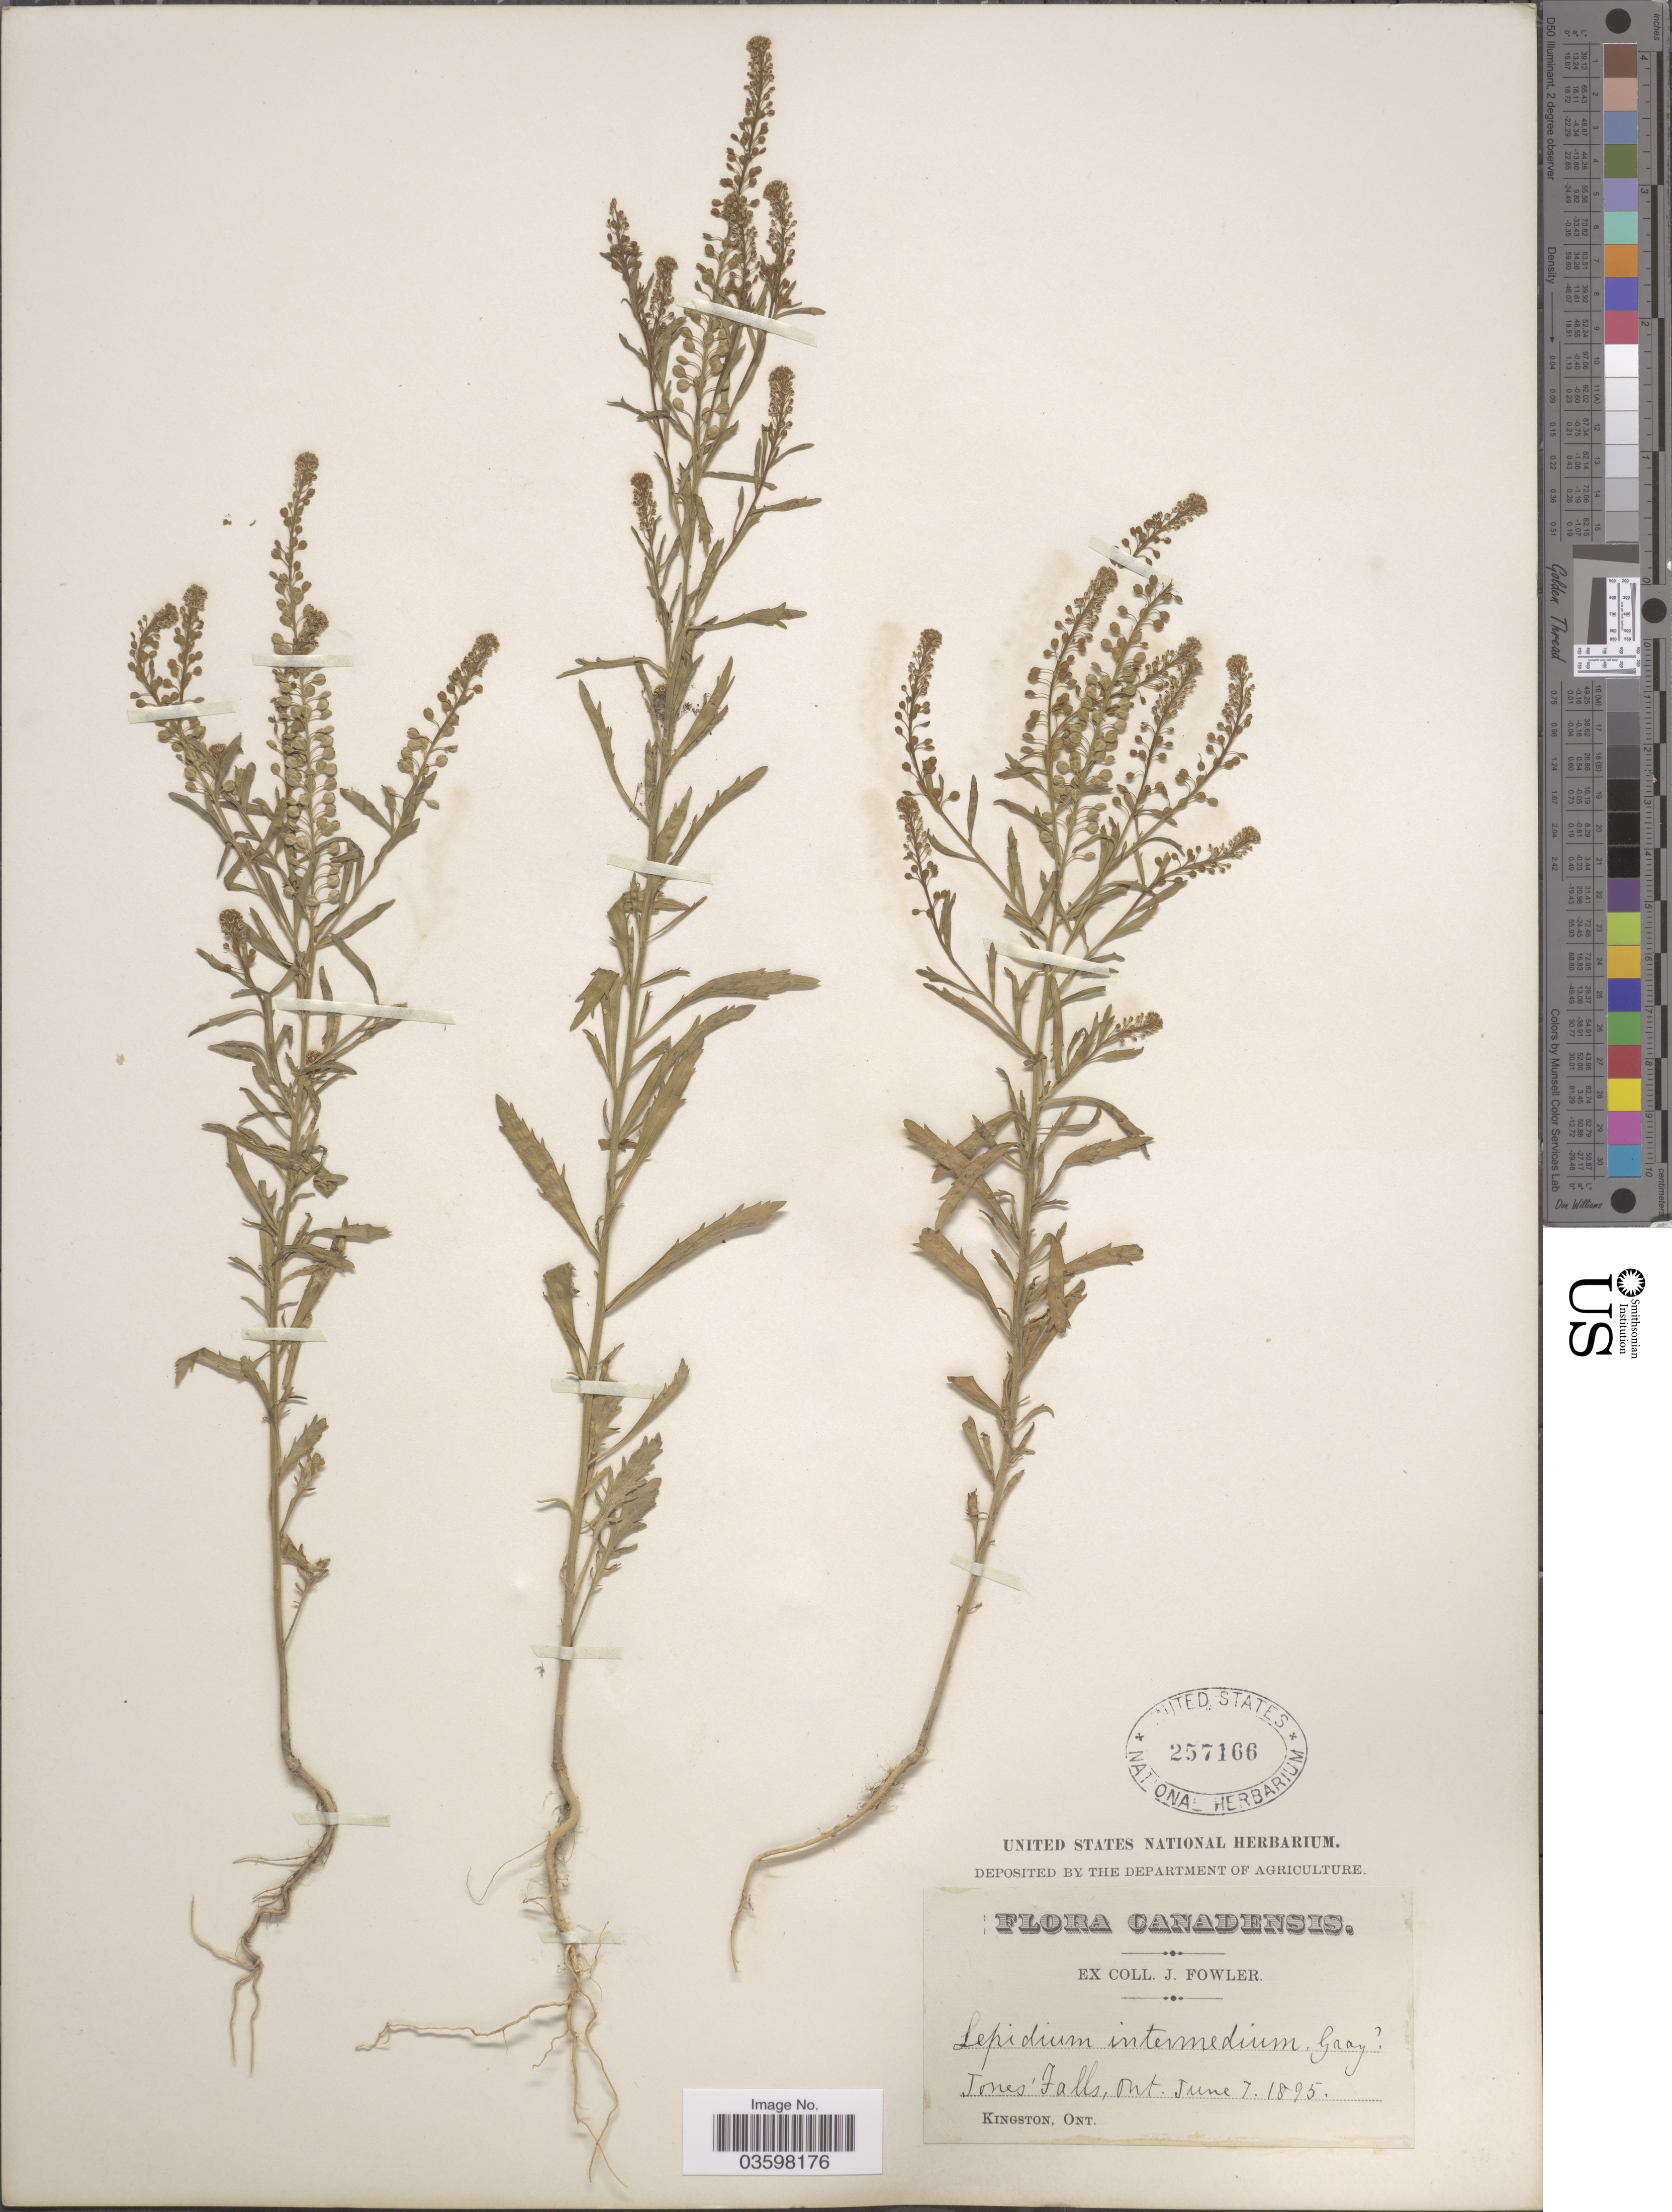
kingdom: Plantae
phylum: Tracheophyta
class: Magnoliopsida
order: Brassicales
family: Brassicaceae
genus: Lepidium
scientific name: Lepidium densiflorum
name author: Schrad.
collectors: J. Fowler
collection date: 1895-06-07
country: Canada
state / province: Ontario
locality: Jones' Falls.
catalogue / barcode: US 257166